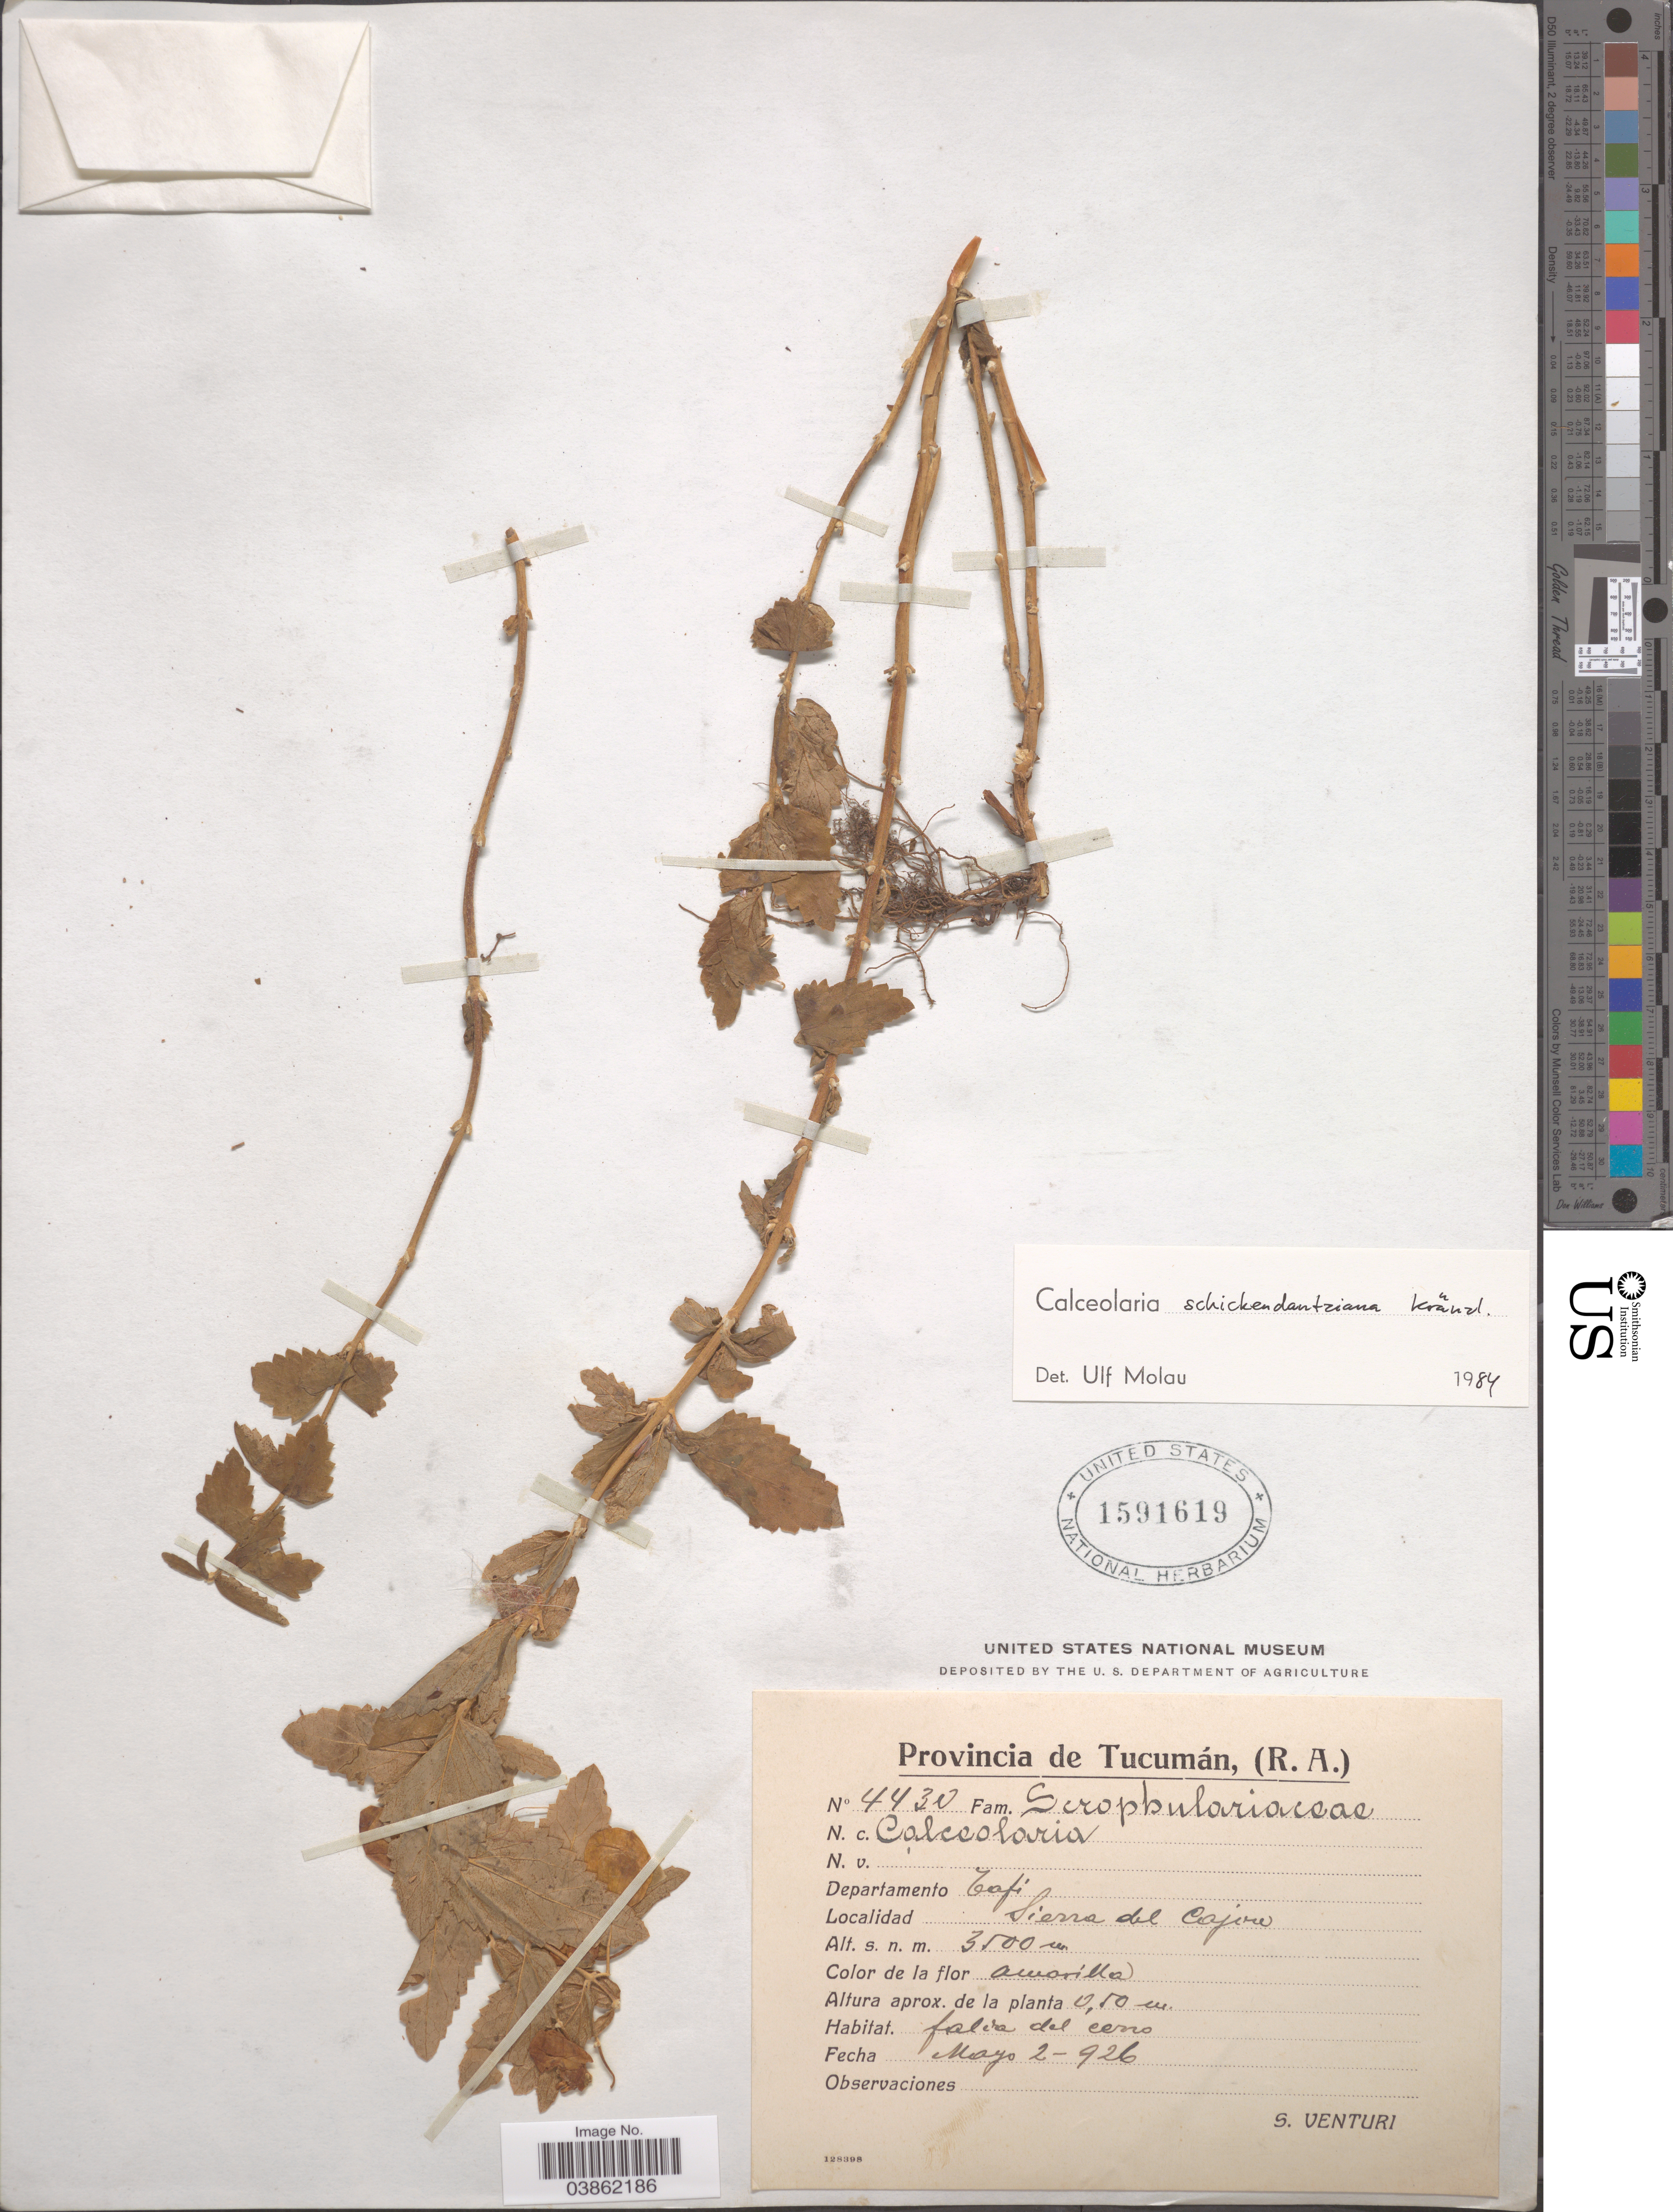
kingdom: Plantae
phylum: Tracheophyta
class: Magnoliopsida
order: Lamiales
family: Calceolariaceae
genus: Calceolaria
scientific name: Calceolaria schickendantziana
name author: Kraenzl.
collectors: S. Venturi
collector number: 4430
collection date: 1926-05-02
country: Argentina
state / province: Tucuman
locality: Departamento Tafi. Sierra del Cajon.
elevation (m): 3500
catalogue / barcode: US 1591619